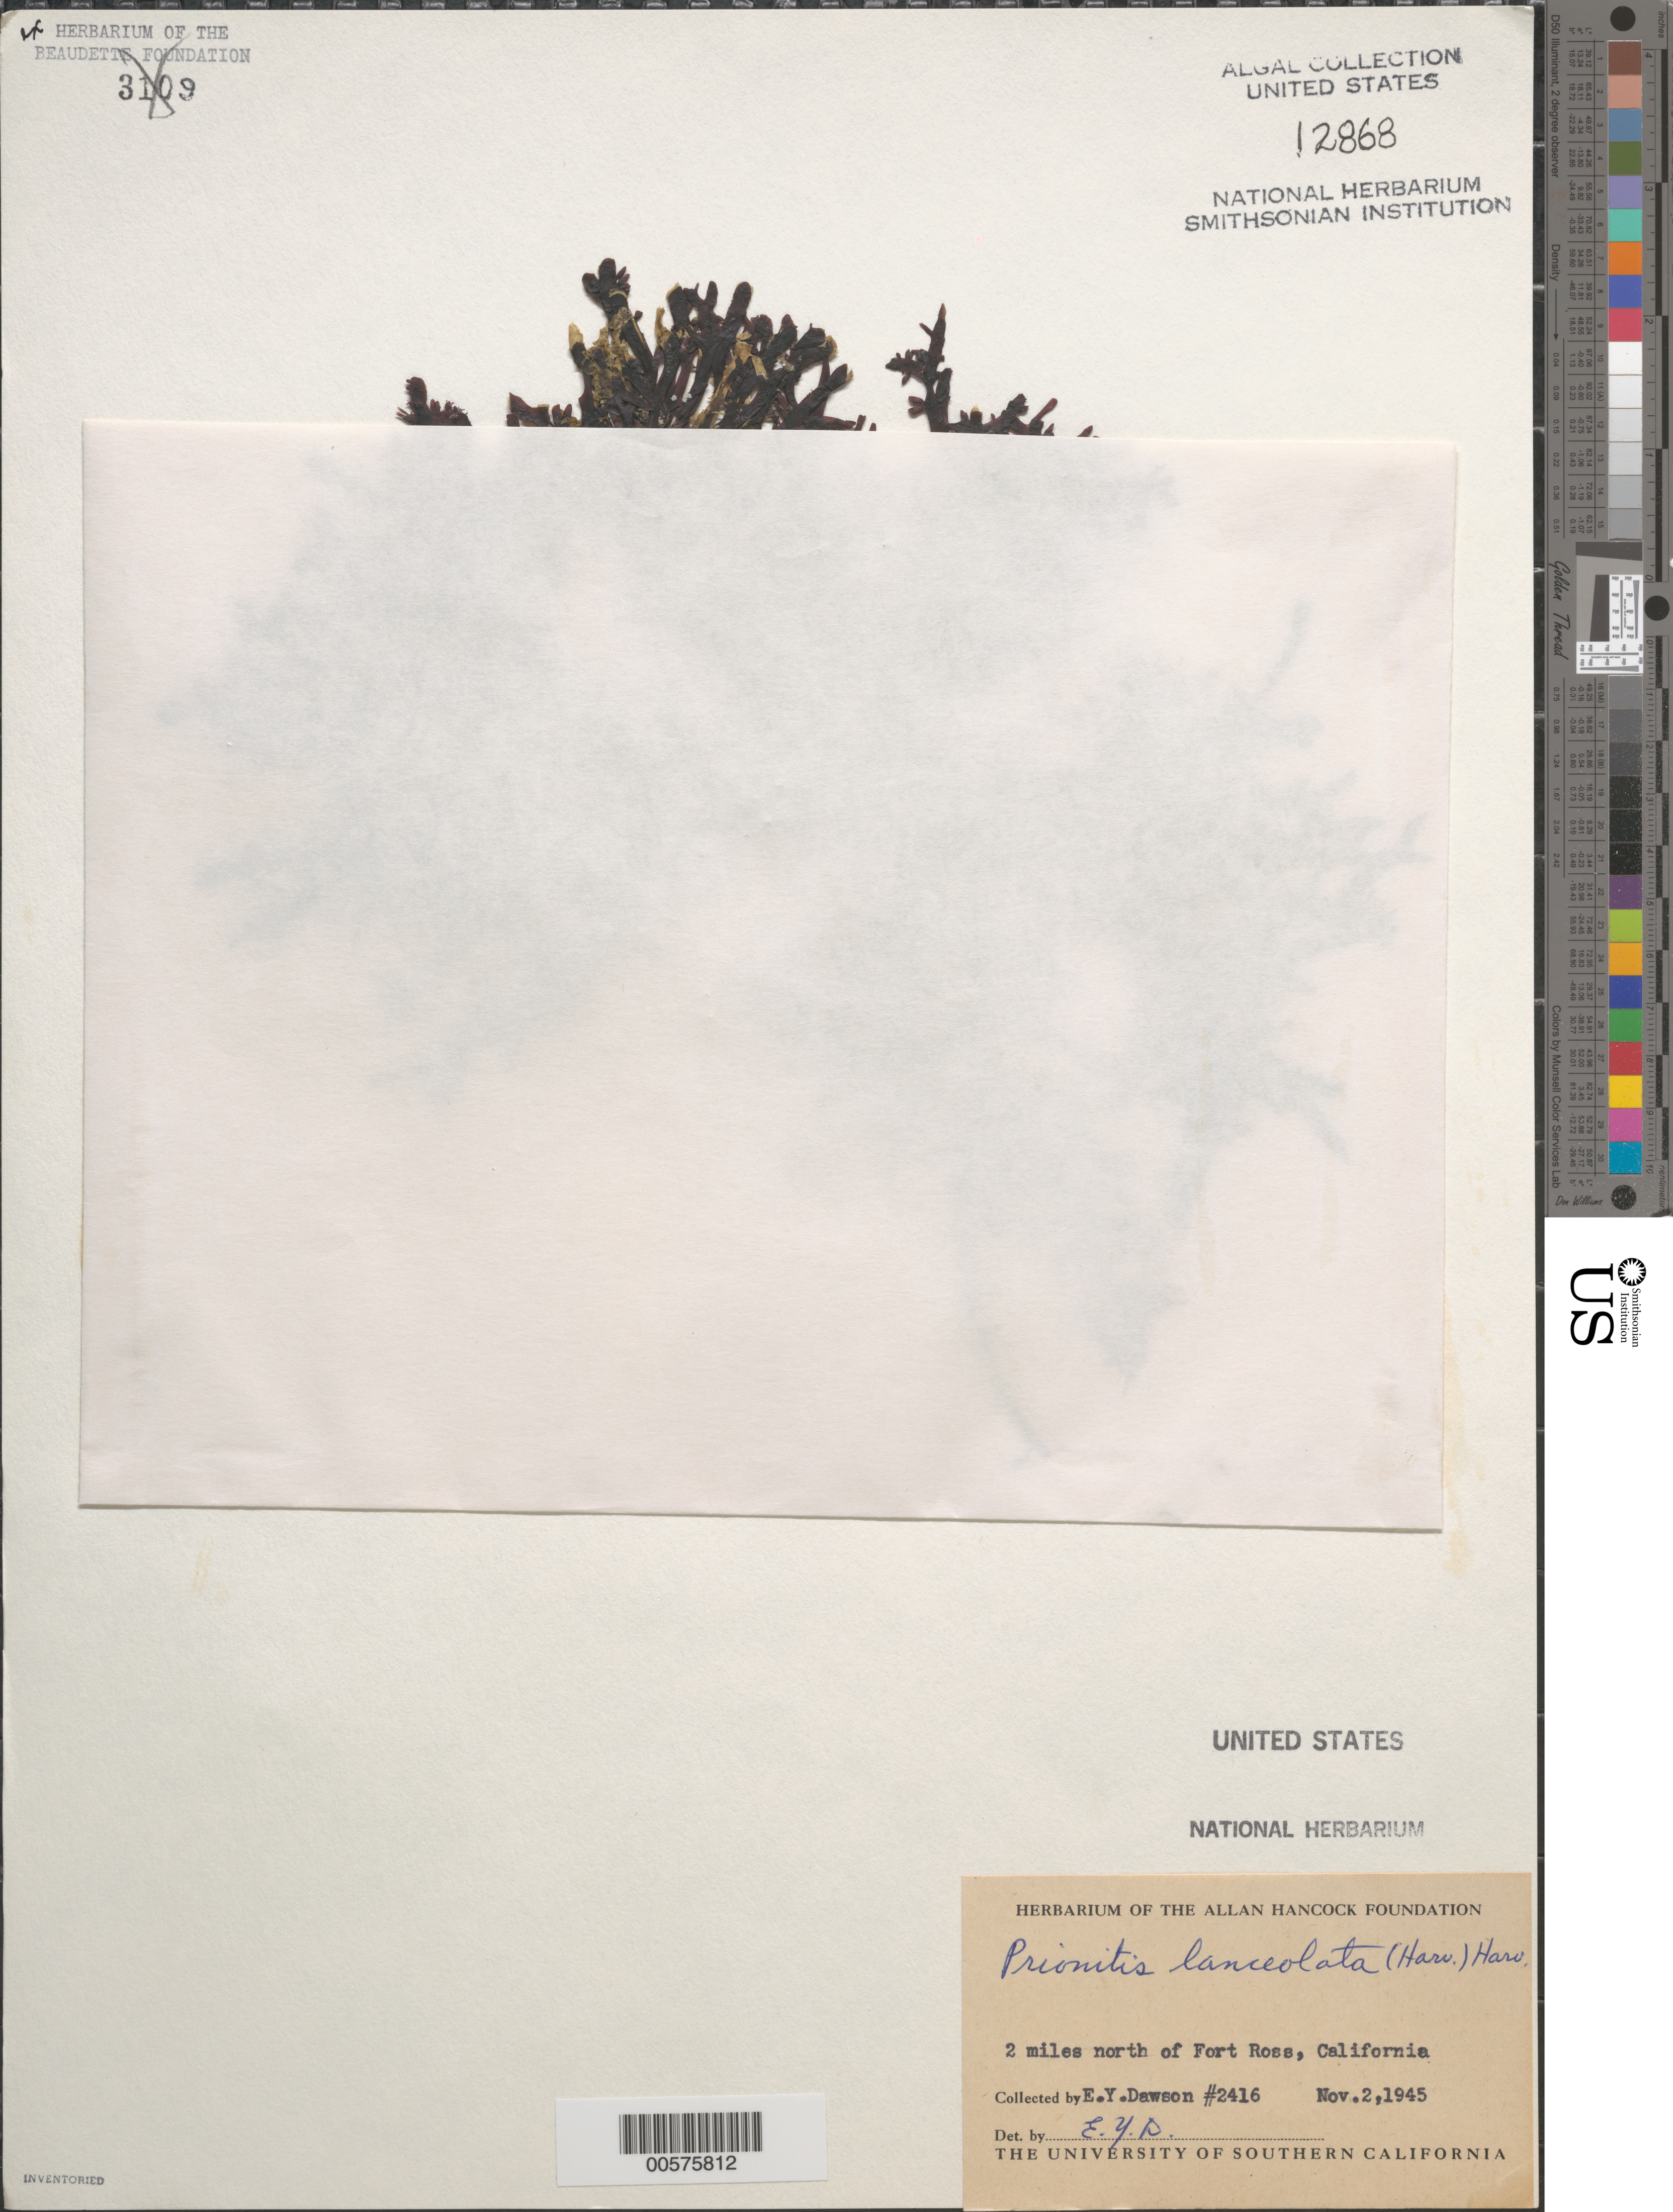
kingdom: Plantae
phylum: Rhodophyta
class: Florideophyceae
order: Cryptonemiales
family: Cryptonemiaceae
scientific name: Prionitis lanceolata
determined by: Dawson, E. Y.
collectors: E. Y. Dawson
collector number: EYD 2416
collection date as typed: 02 Nov 1945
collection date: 1945-11-02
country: United States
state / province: California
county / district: Sonoma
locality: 2 miles north of Fort Ross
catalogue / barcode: US 12868